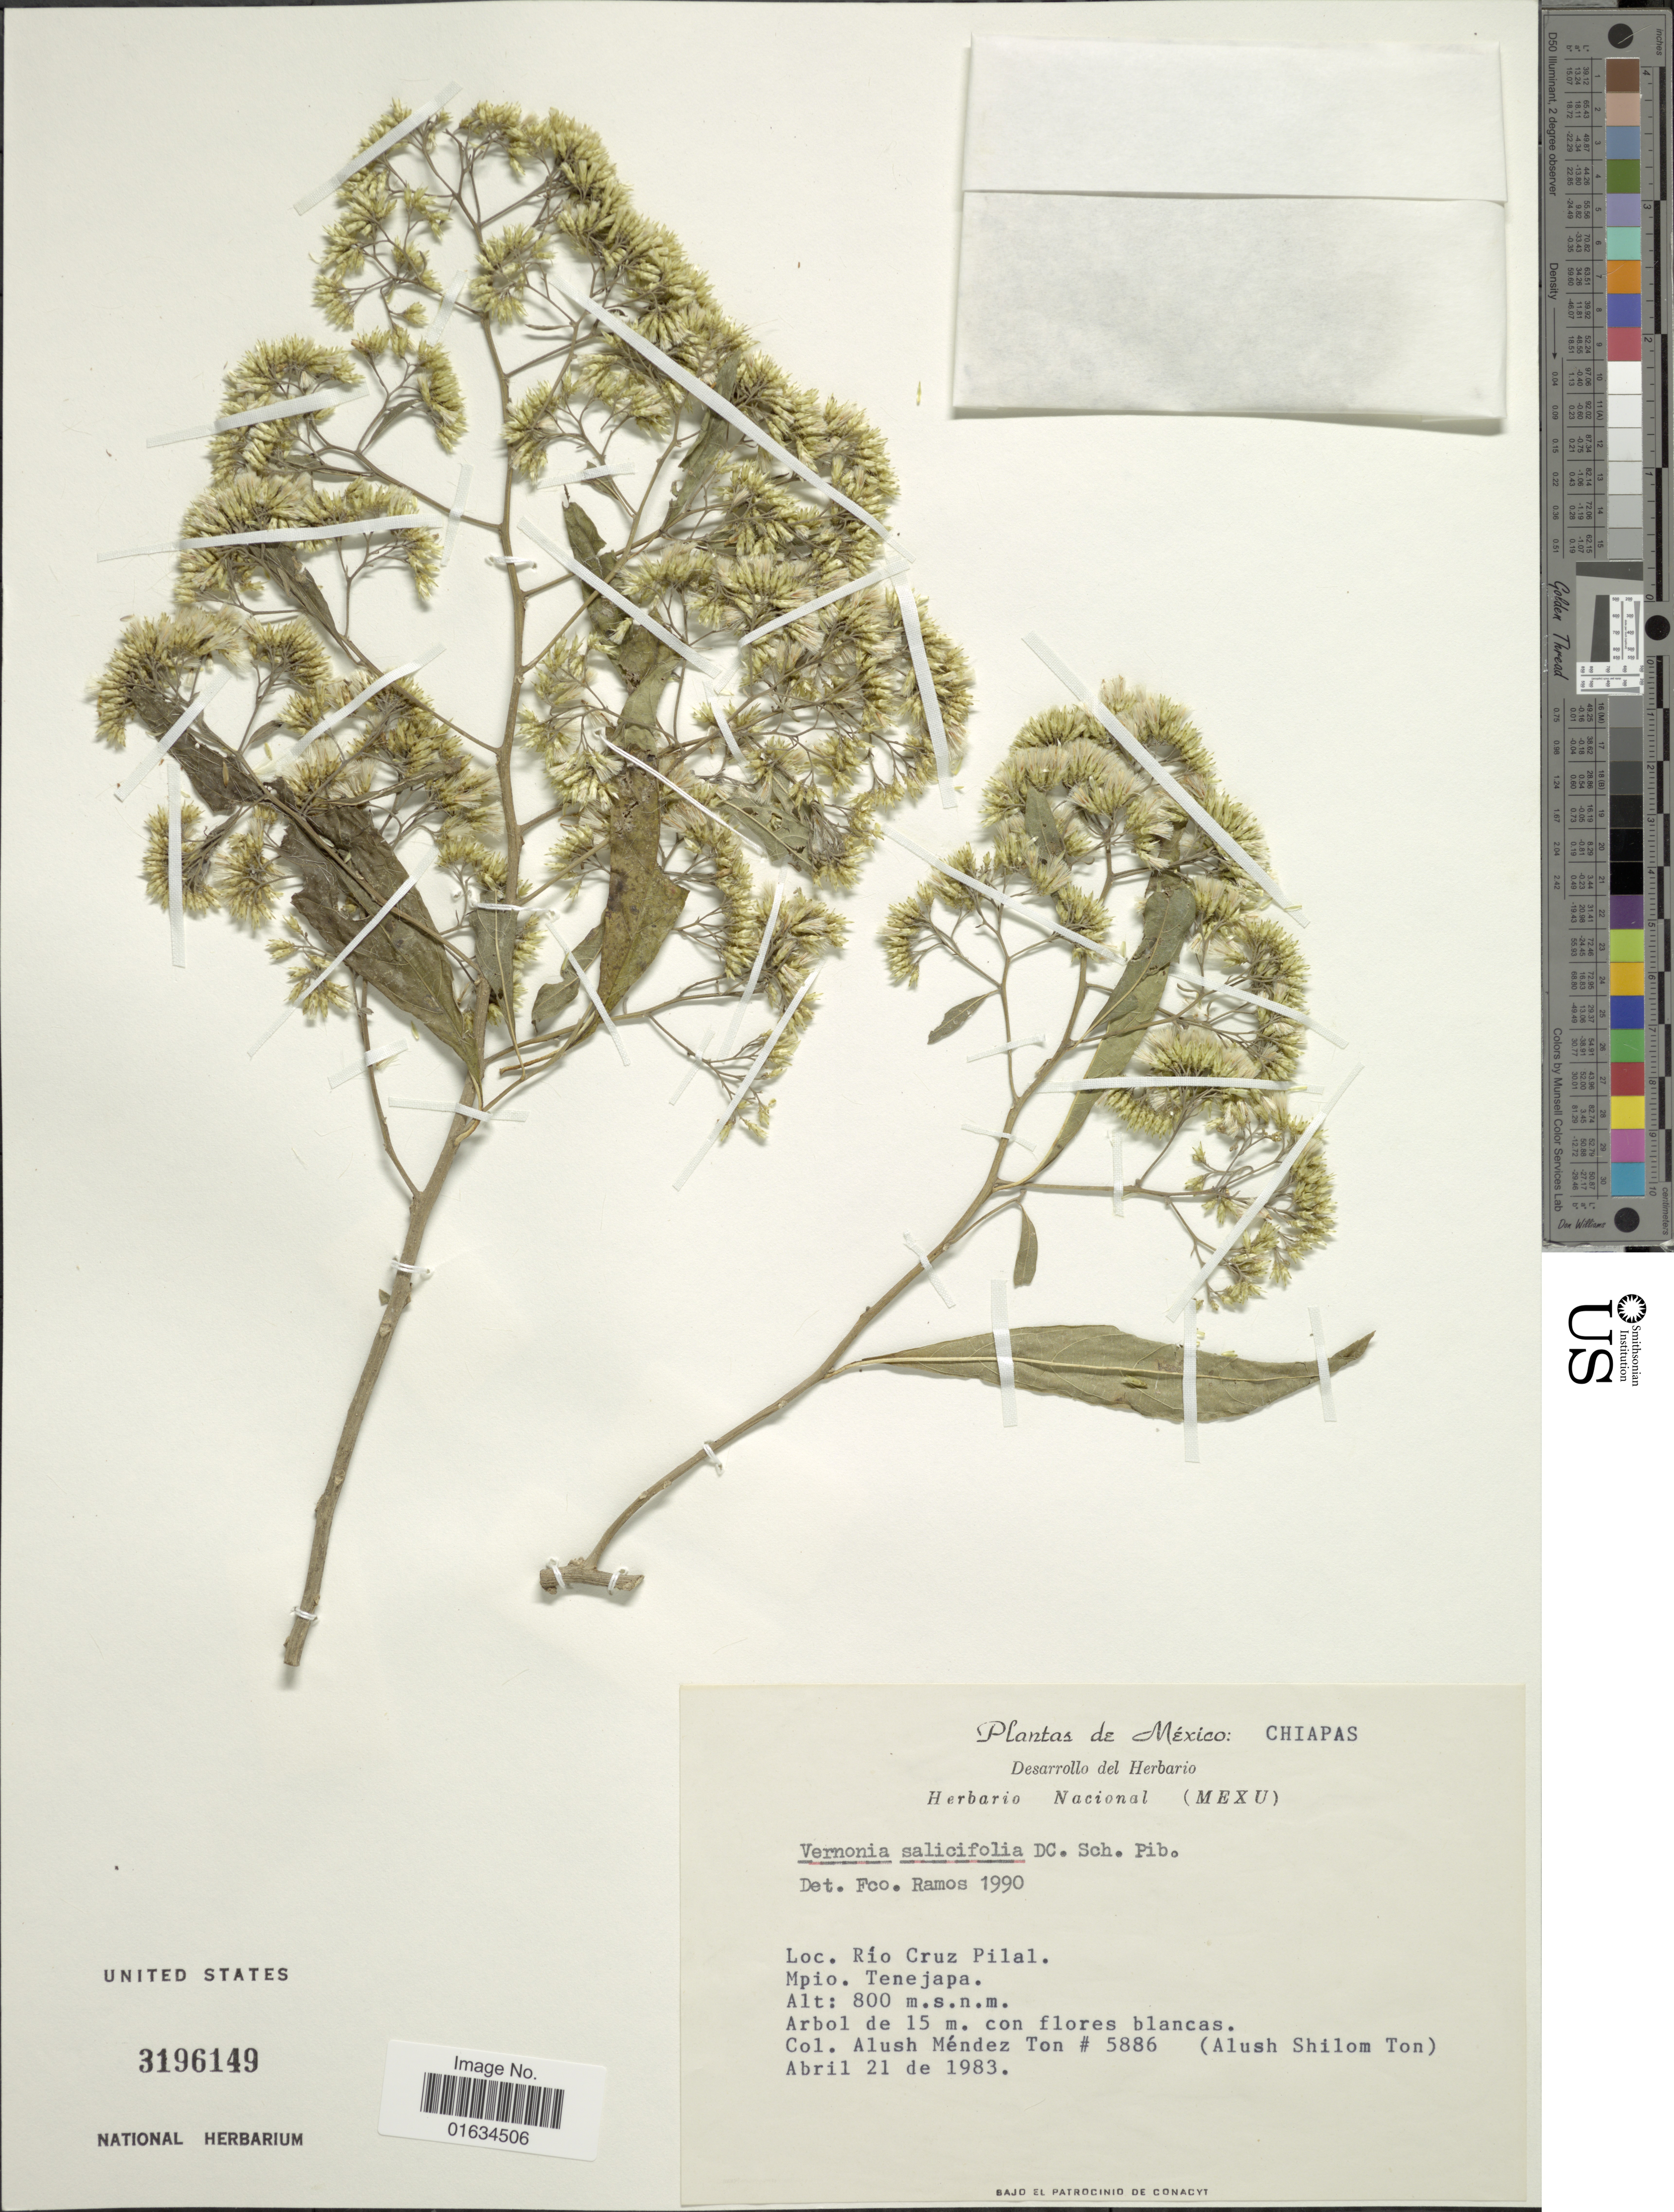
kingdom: Plantae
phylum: Tracheophyta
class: Magnoliopsida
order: Asterales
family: Asteraceae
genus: Critoniopsis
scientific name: Critoniopsis salicifolia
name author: (DC.) H. Rob.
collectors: A. M. Ton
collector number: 5886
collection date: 1983-04-21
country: Mexico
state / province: Chiapas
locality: Rio Cruz Pilal, Mpio. Tenejapa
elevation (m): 800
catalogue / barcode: US 3196149